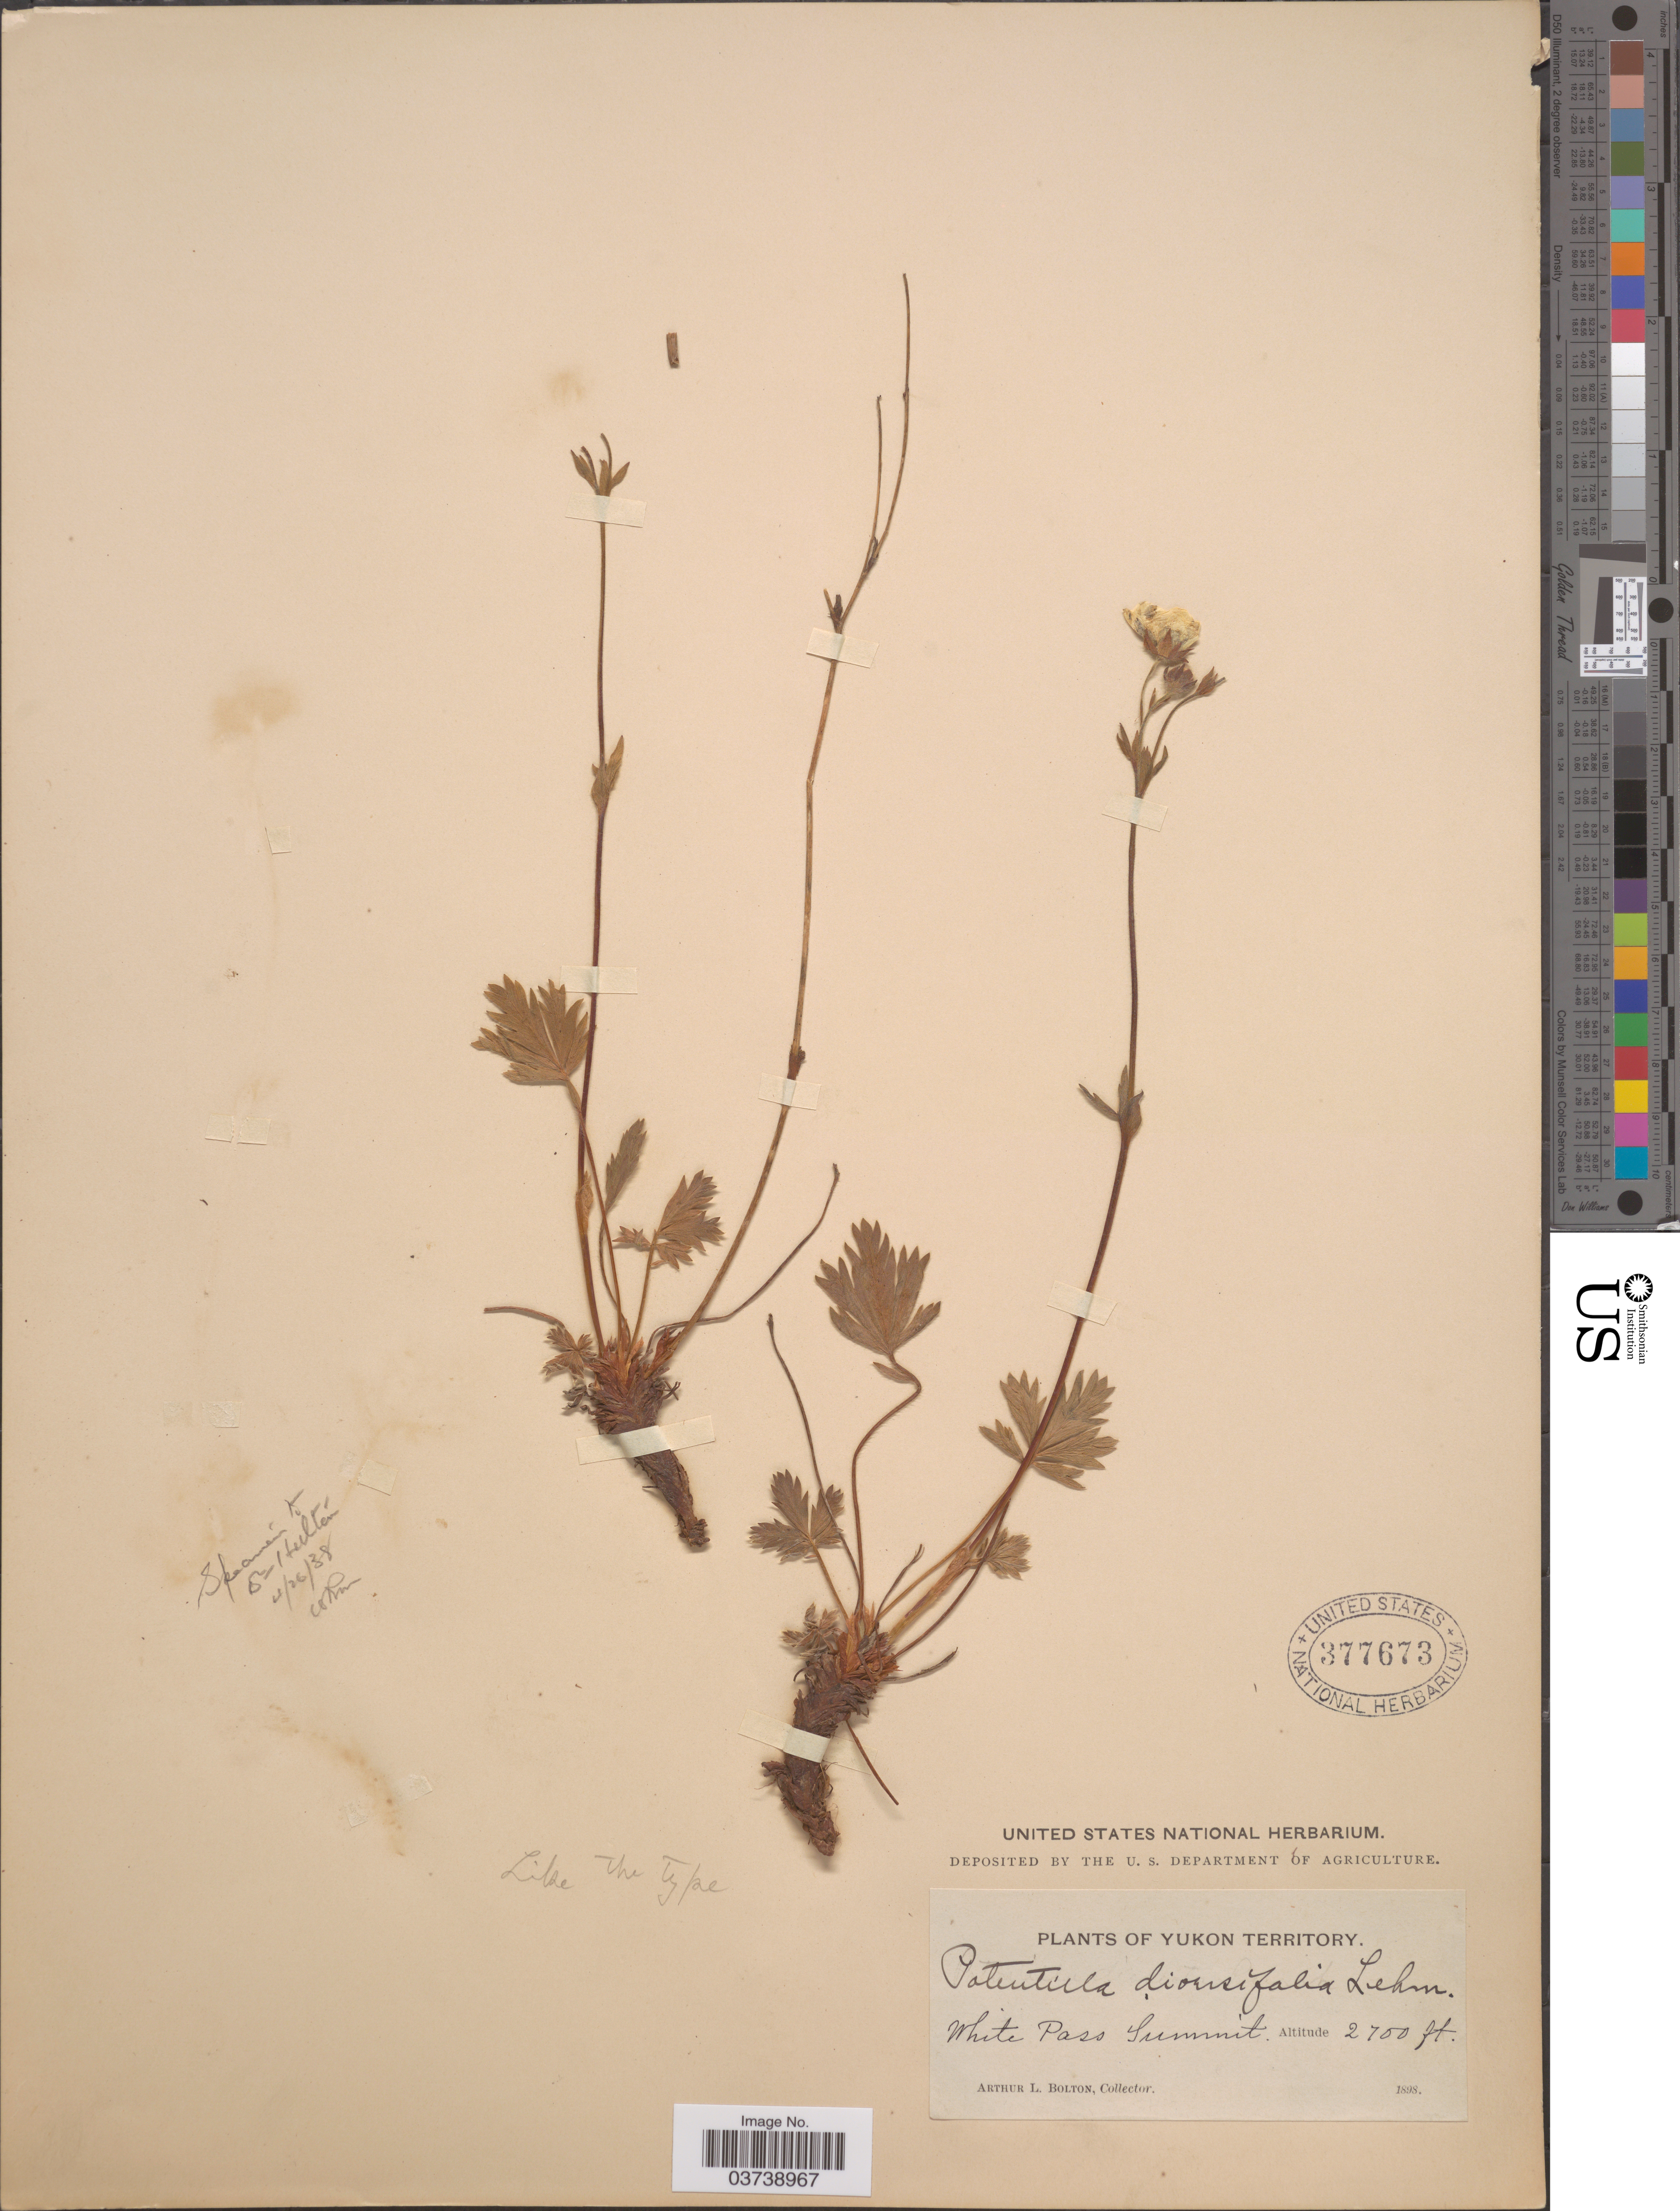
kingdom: Plantae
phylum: Tracheophyta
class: Magnoliopsida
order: Rosales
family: Rosaceae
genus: Potentilla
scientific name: Potentilla diversifolia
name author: Lehm.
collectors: A. Bolton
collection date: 1898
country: Canada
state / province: Yukon Territory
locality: White Pass Summit.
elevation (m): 823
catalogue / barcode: US 377673